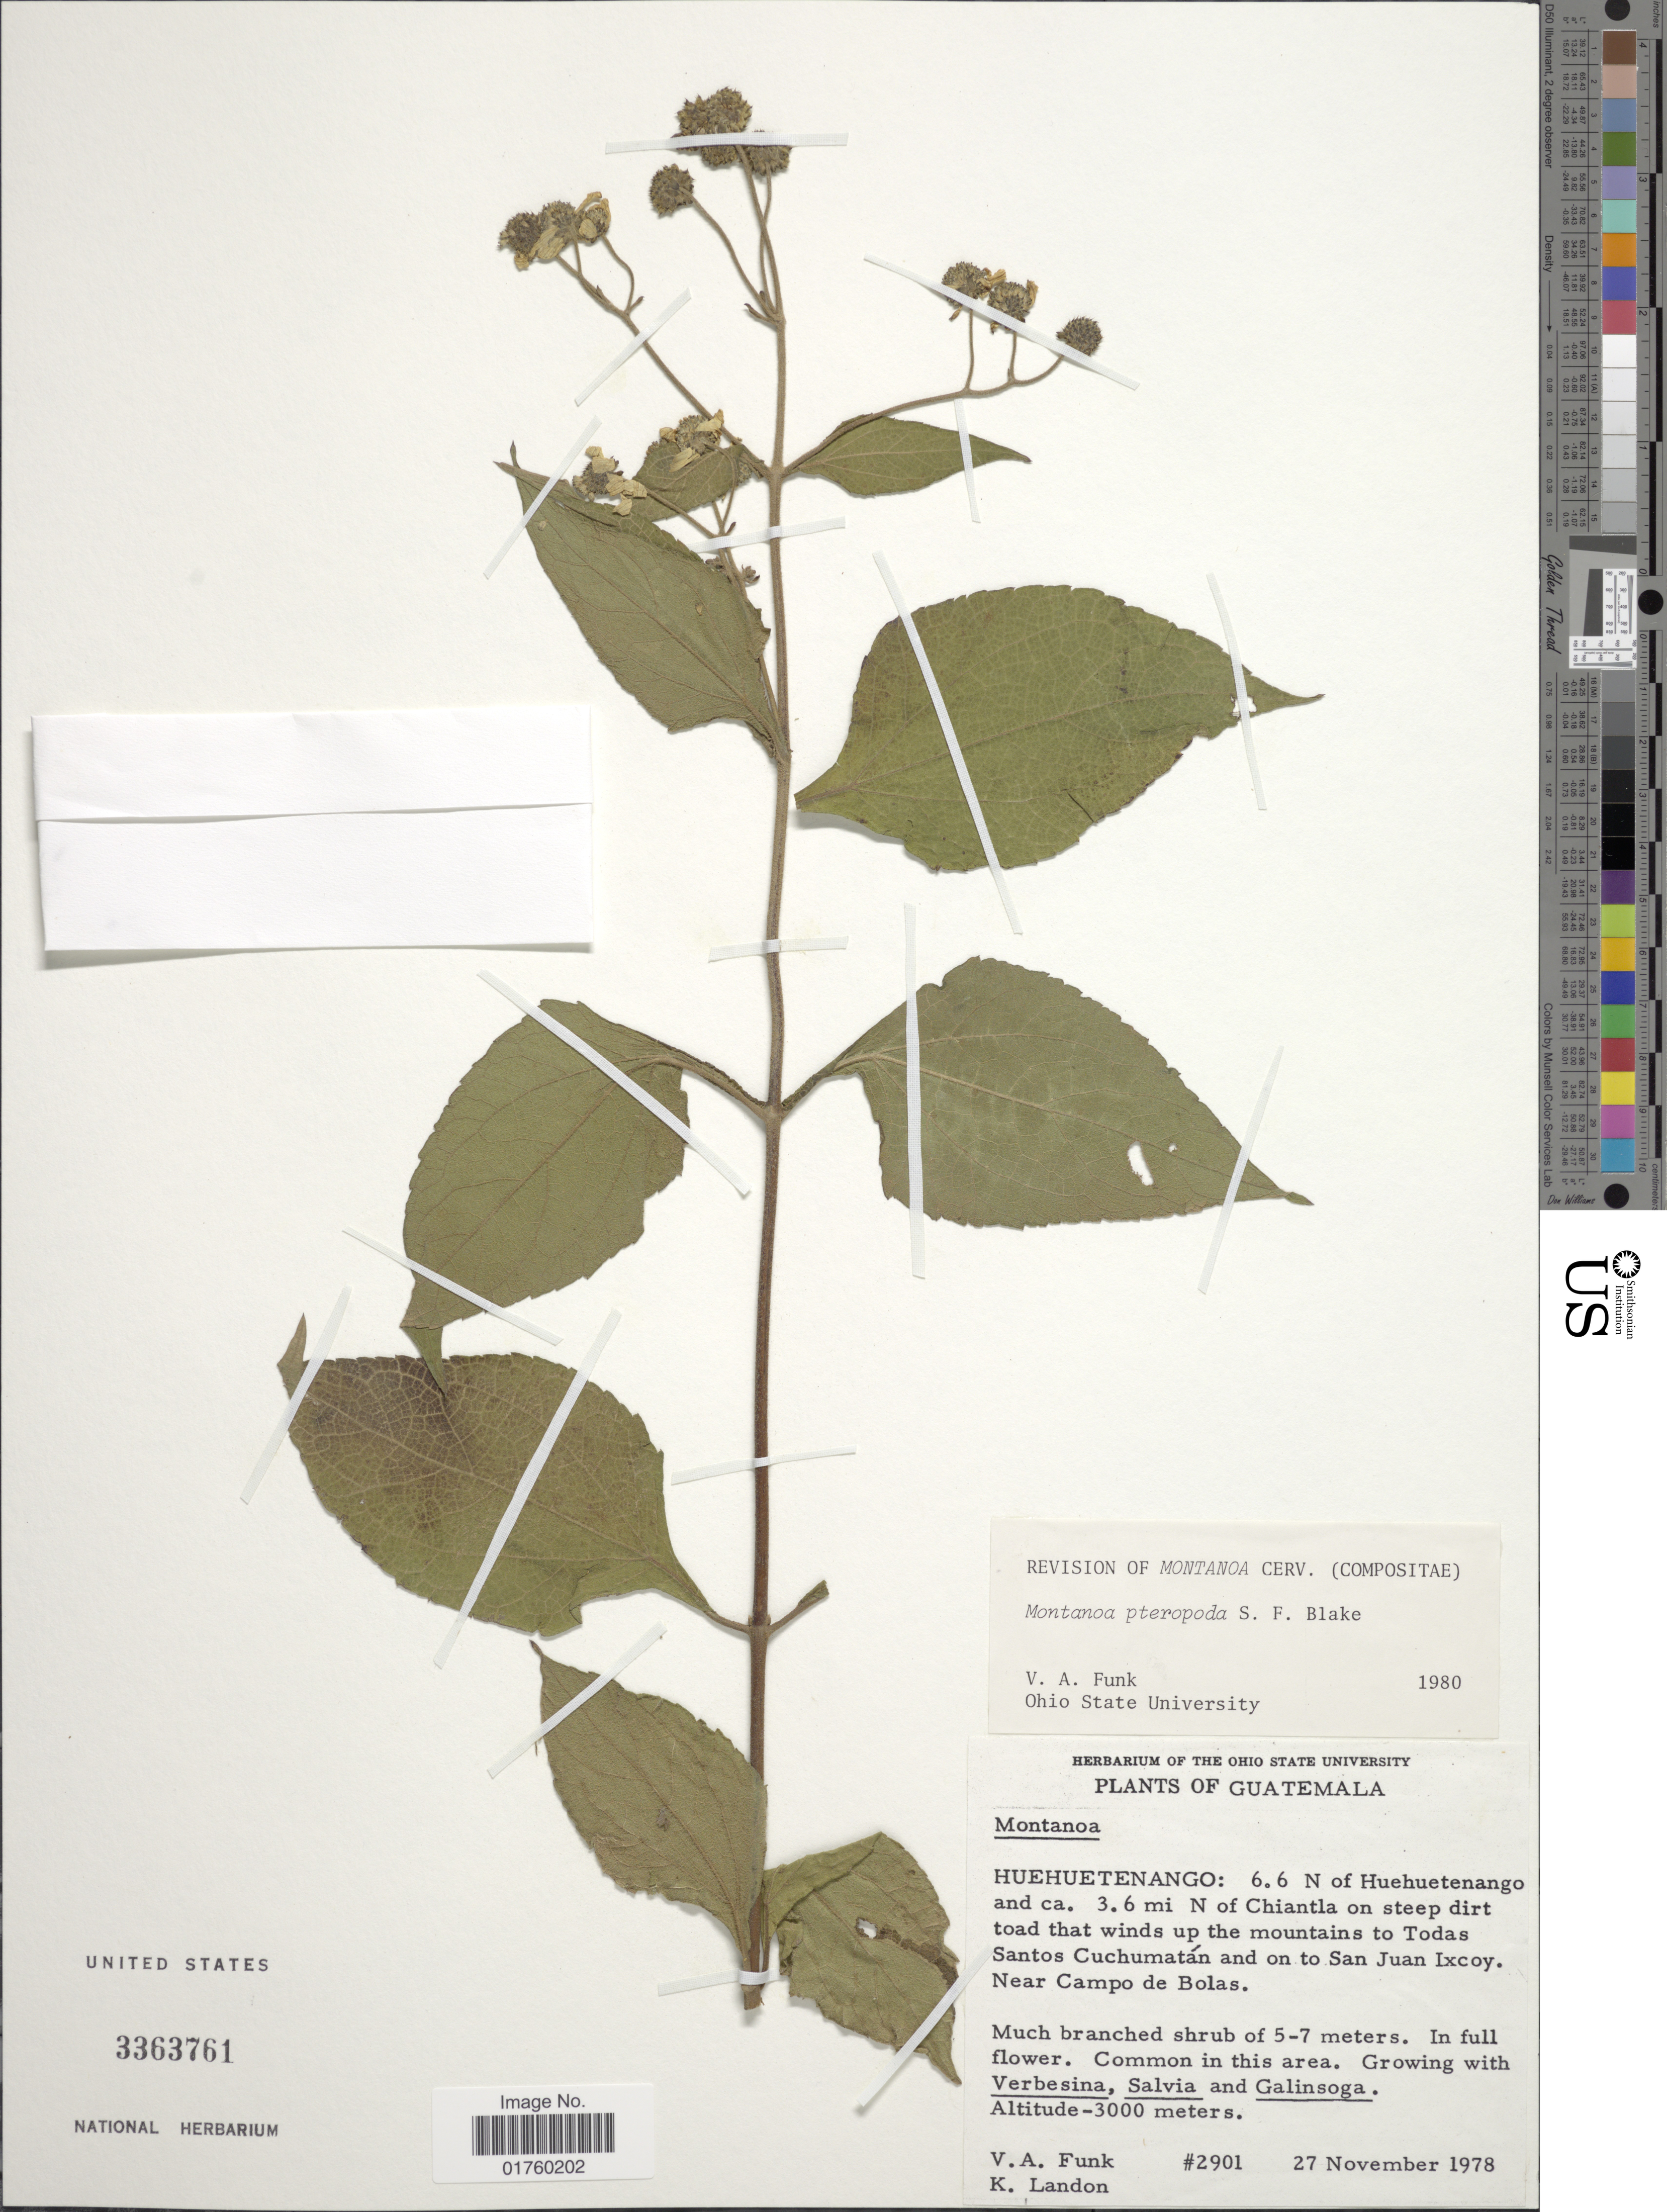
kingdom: Plantae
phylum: Tracheophyta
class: Magnoliopsida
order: Asterales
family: Asteraceae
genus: Montanoa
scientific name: Montanoa pteropoda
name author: S.F. Blake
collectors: V. Funk & K. C. Landon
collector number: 2901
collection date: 1978-11-27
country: Guatemala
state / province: Huehuetenango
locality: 6.6 N of Huehuetenango and ca. 3.6 mi N of Chiantla on steep dirt road that winds up the mountains to Todas Santos Cuchumatan and on to San Juan Ixcoy, near Campo de Bolas.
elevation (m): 3000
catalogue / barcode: US 3363761